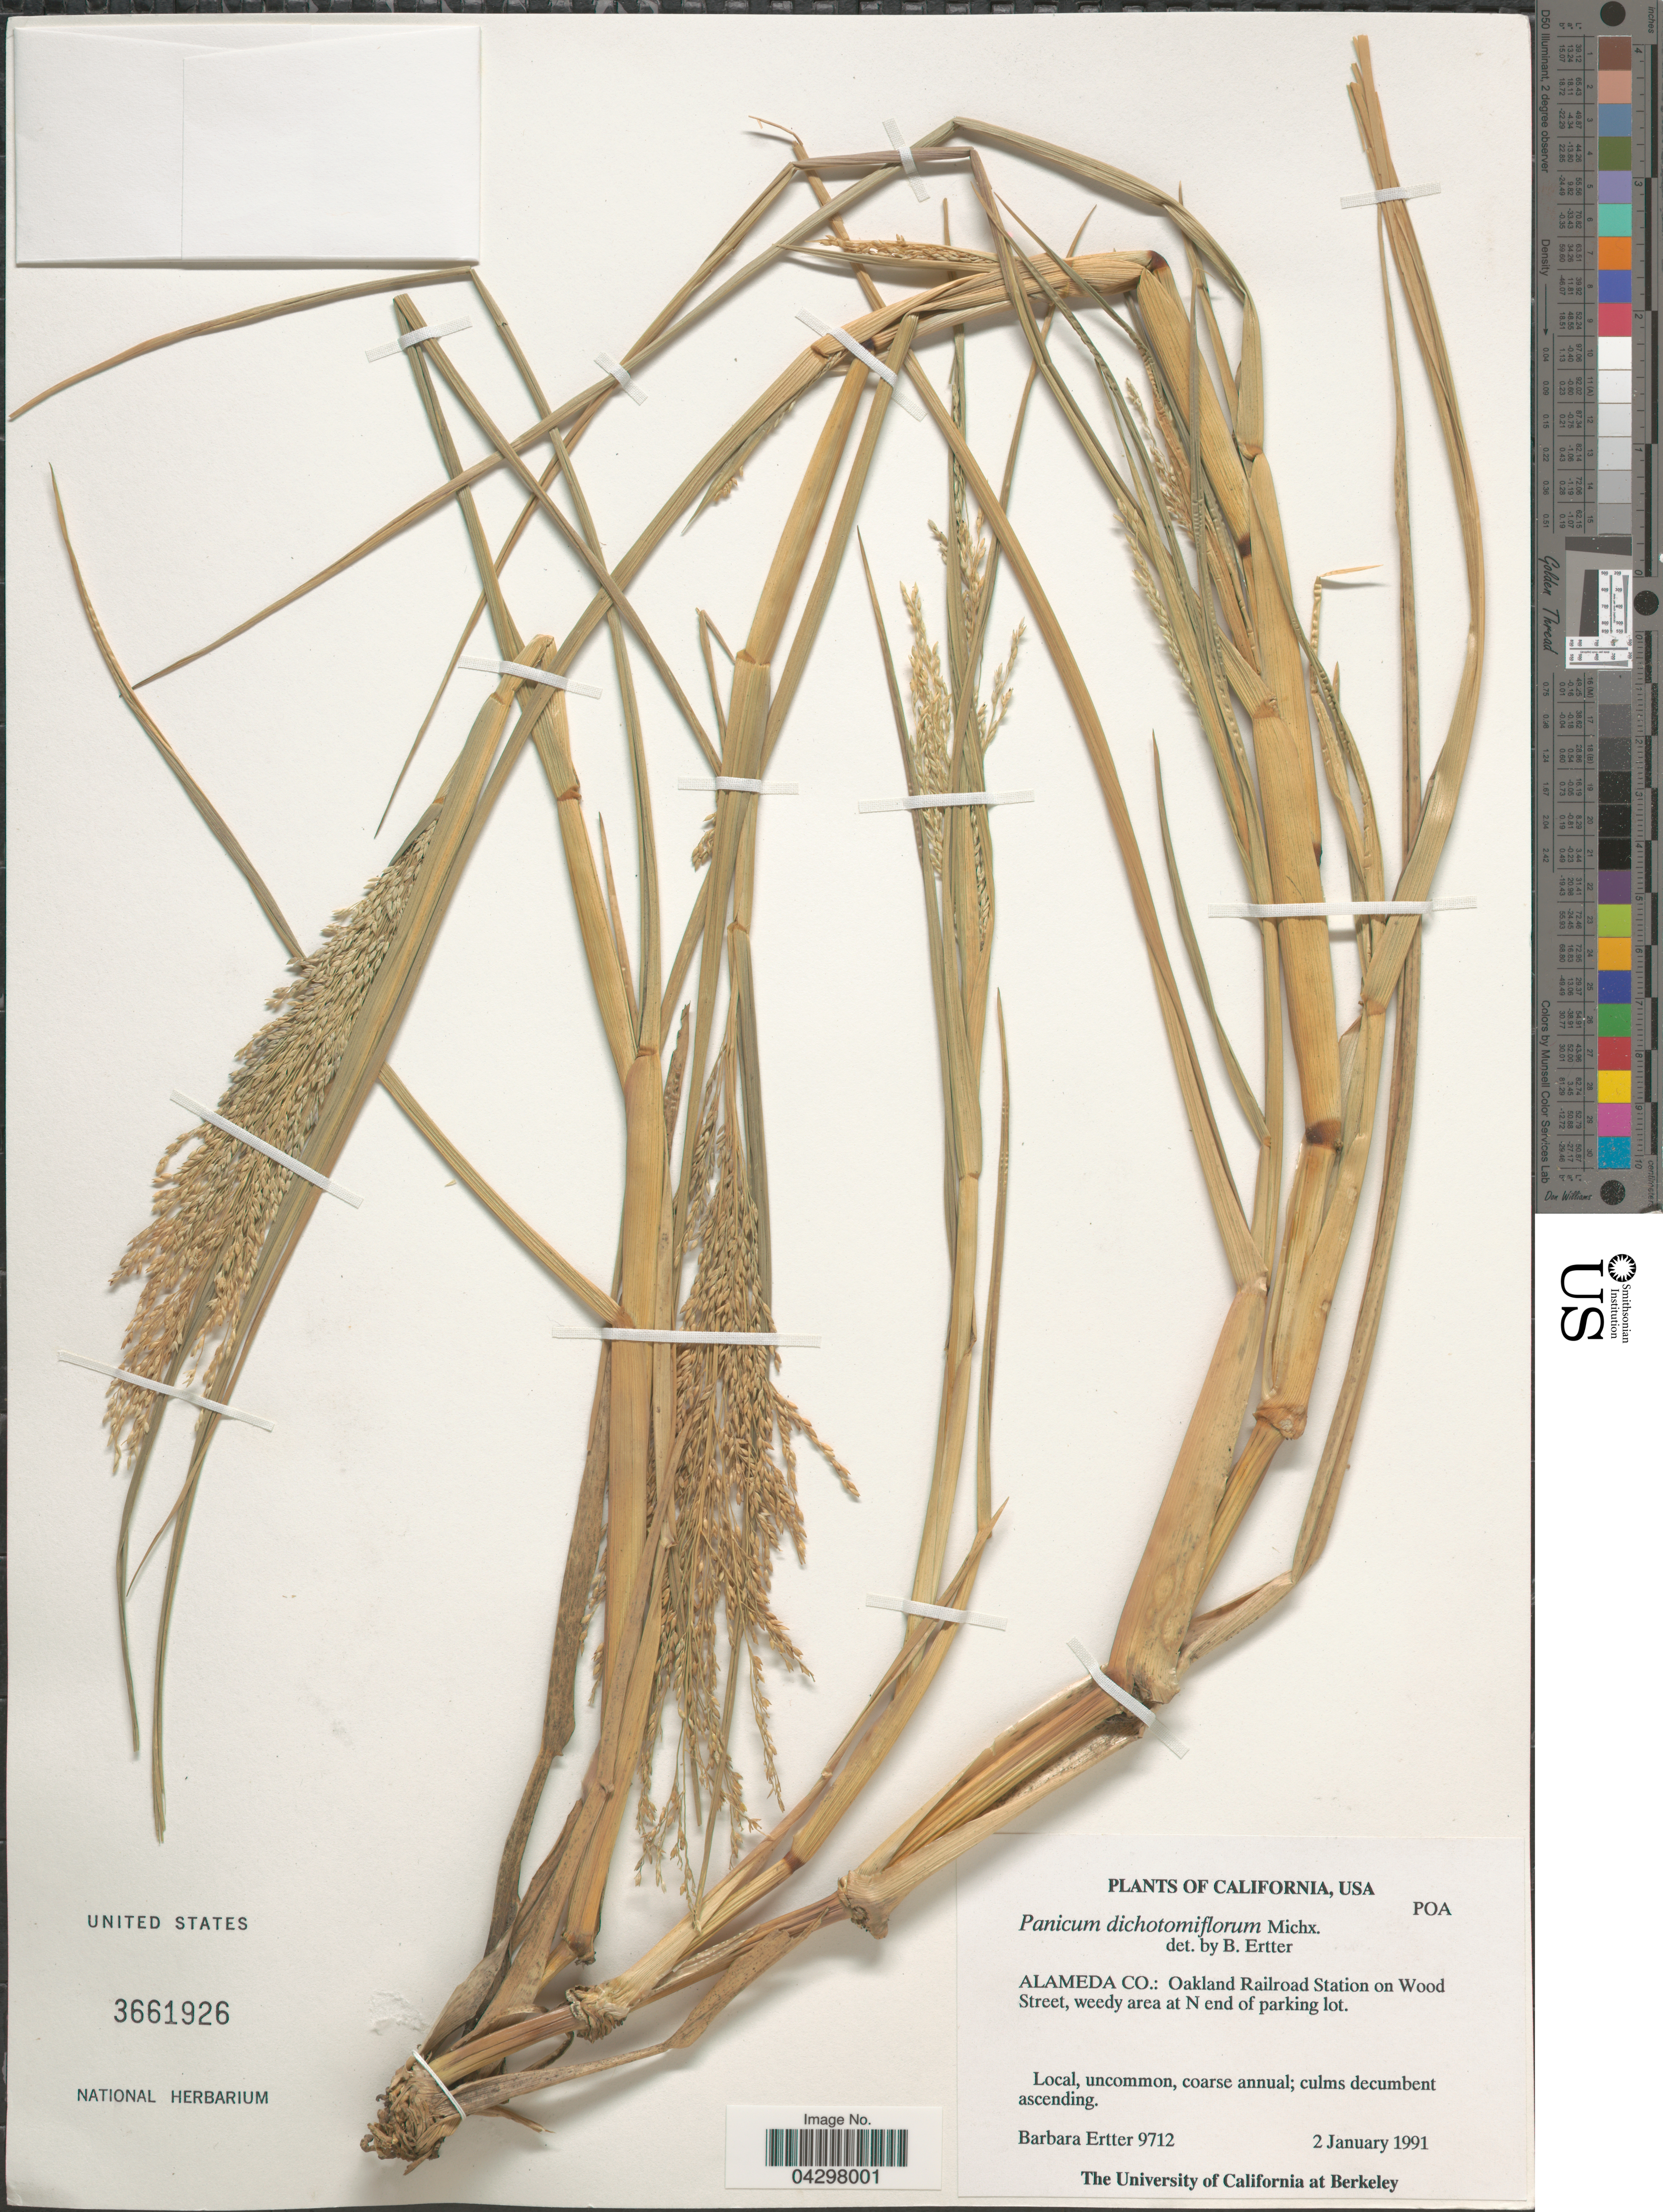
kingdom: Plantae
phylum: Tracheophyta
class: Liliopsida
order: Poales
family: Poaceae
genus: Panicum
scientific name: Panicum dichotomiflorum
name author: Michx.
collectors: B. Ertter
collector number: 9712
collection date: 1991-01-02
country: United States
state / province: California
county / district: Alameda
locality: Alameda Co.: Oakland Railroad Station on Wood Street, weedy area at N end of parking lot.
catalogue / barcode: US 3661926